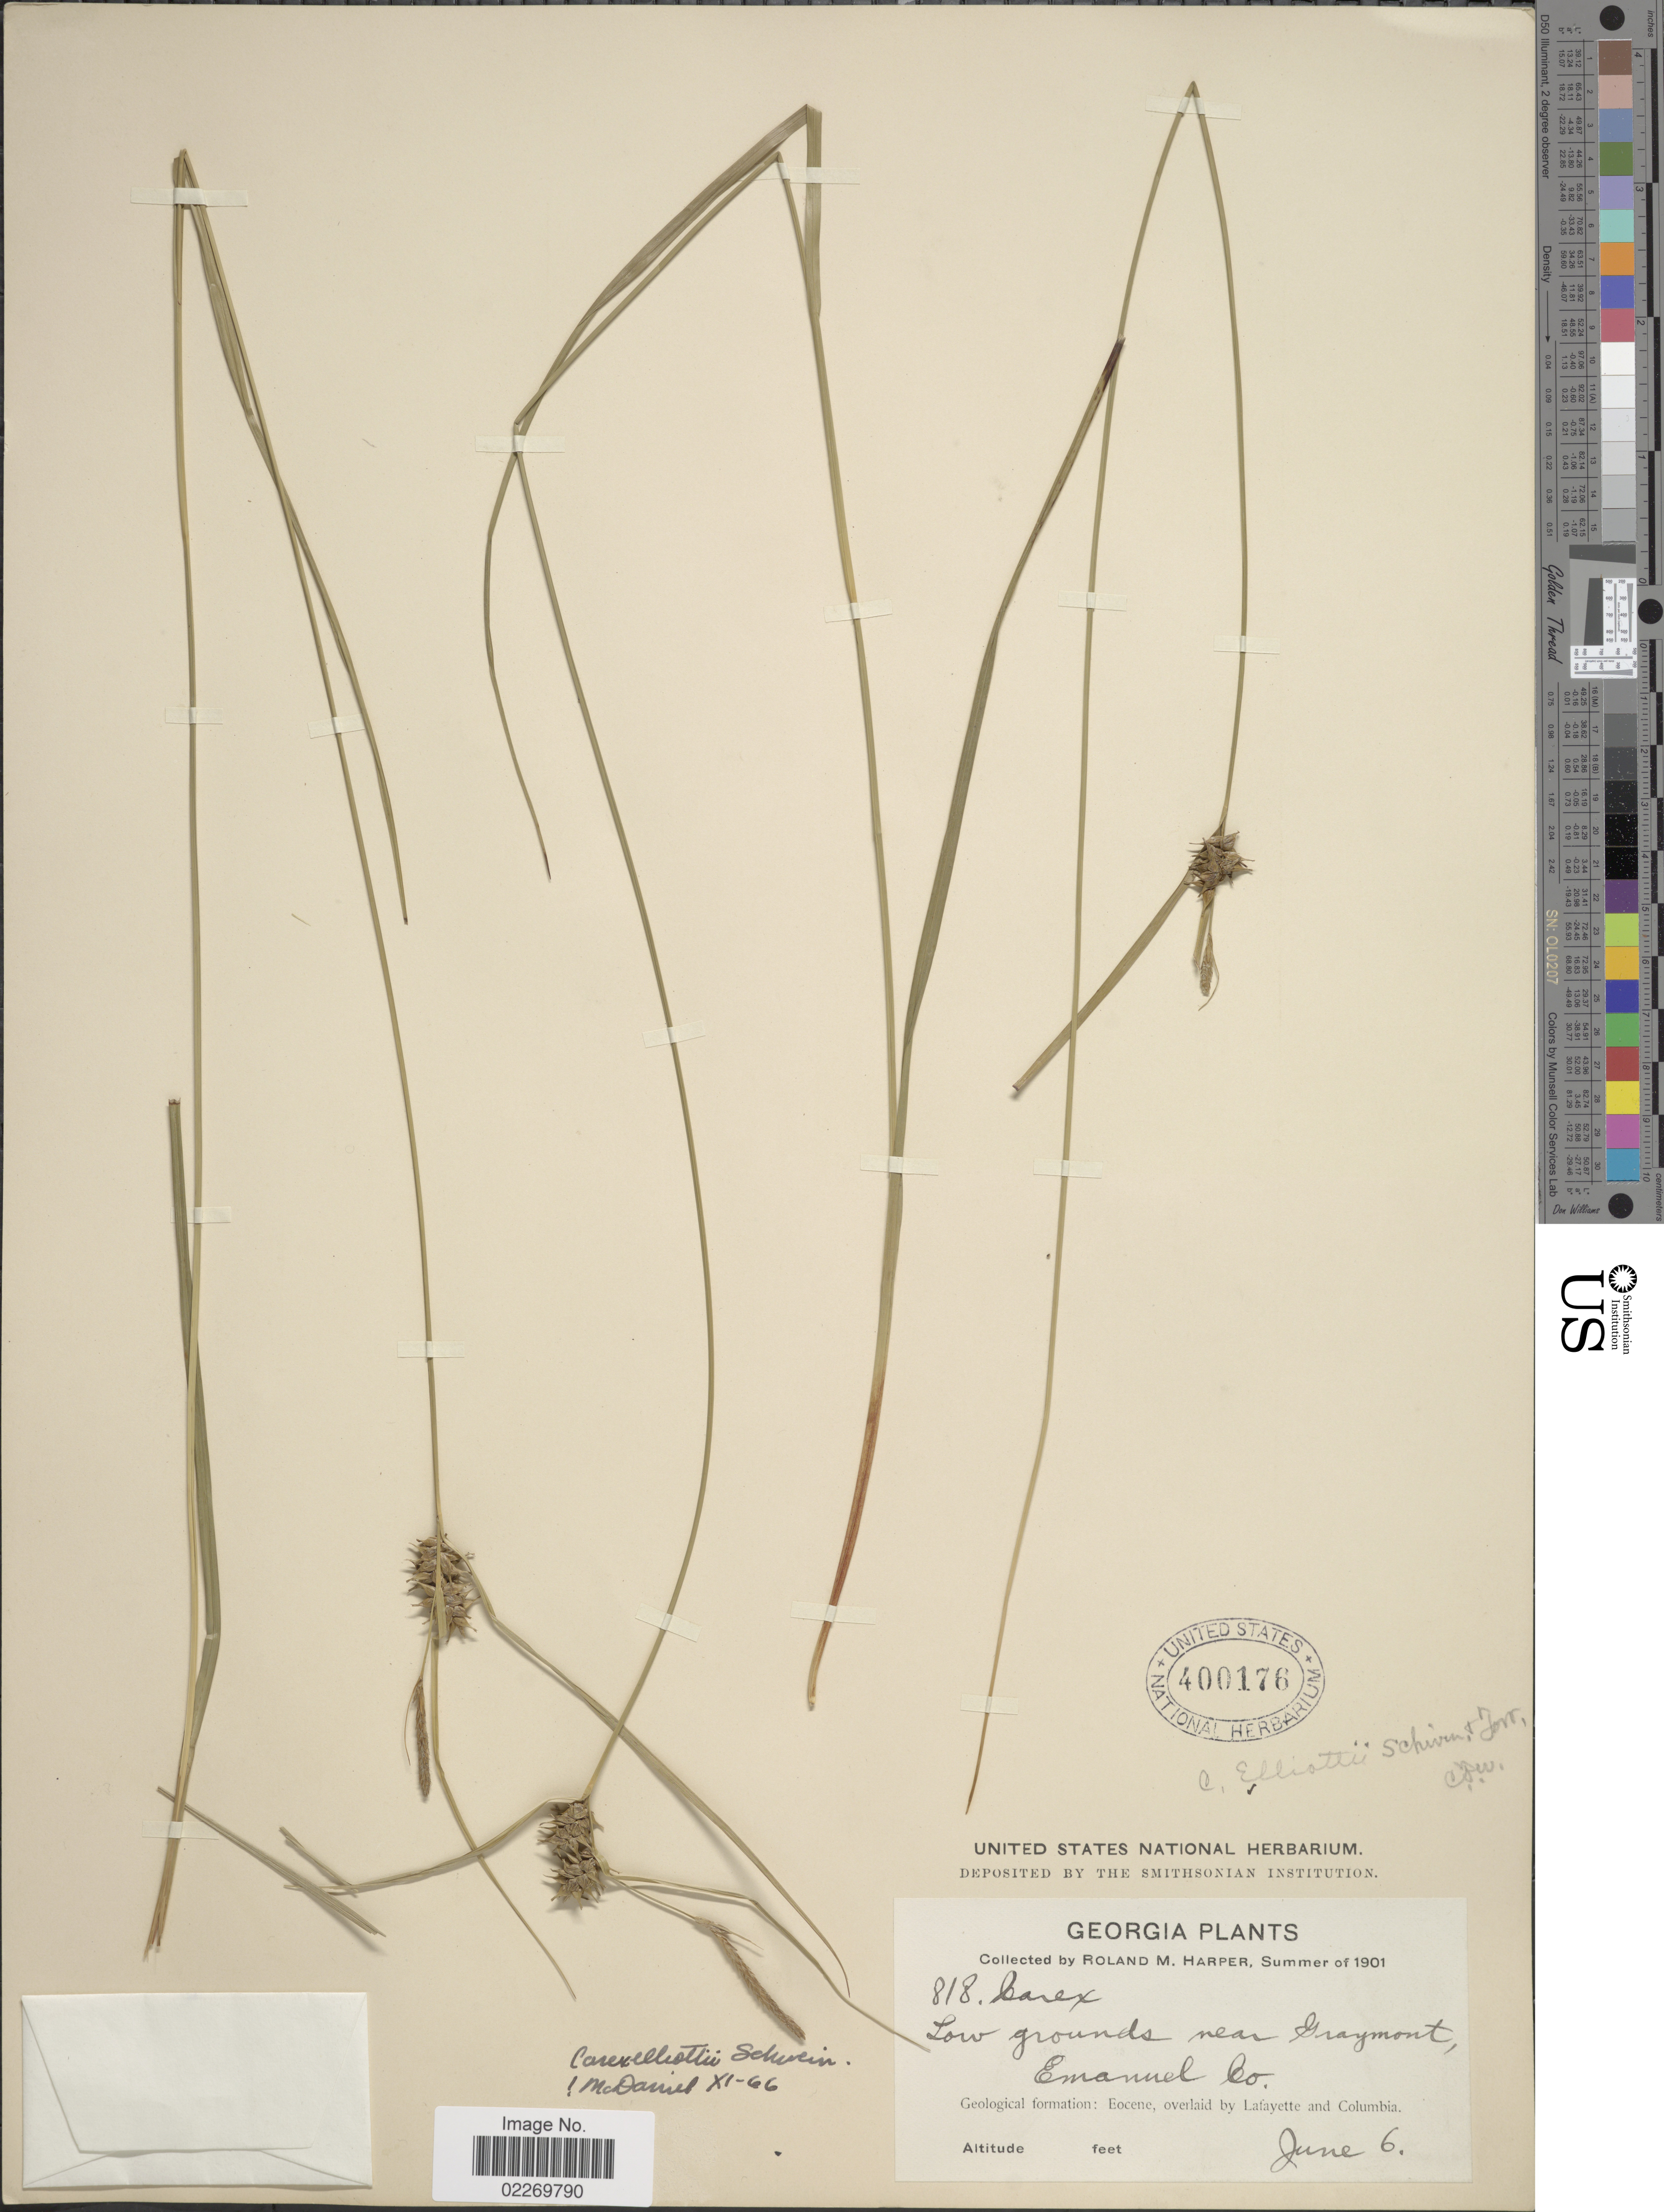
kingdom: Plantae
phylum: Tracheophyta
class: Liliopsida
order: Poales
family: Cyperaceae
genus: Carex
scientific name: Carex elliottii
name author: Schwein. & Torr.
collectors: R. M. Harper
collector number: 818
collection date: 1901-06-06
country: United States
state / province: Georgia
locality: Low grounds near Graymont, Emanuel Co. Eocene, overlaid by Lafayette and Columbia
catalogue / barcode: US 400176